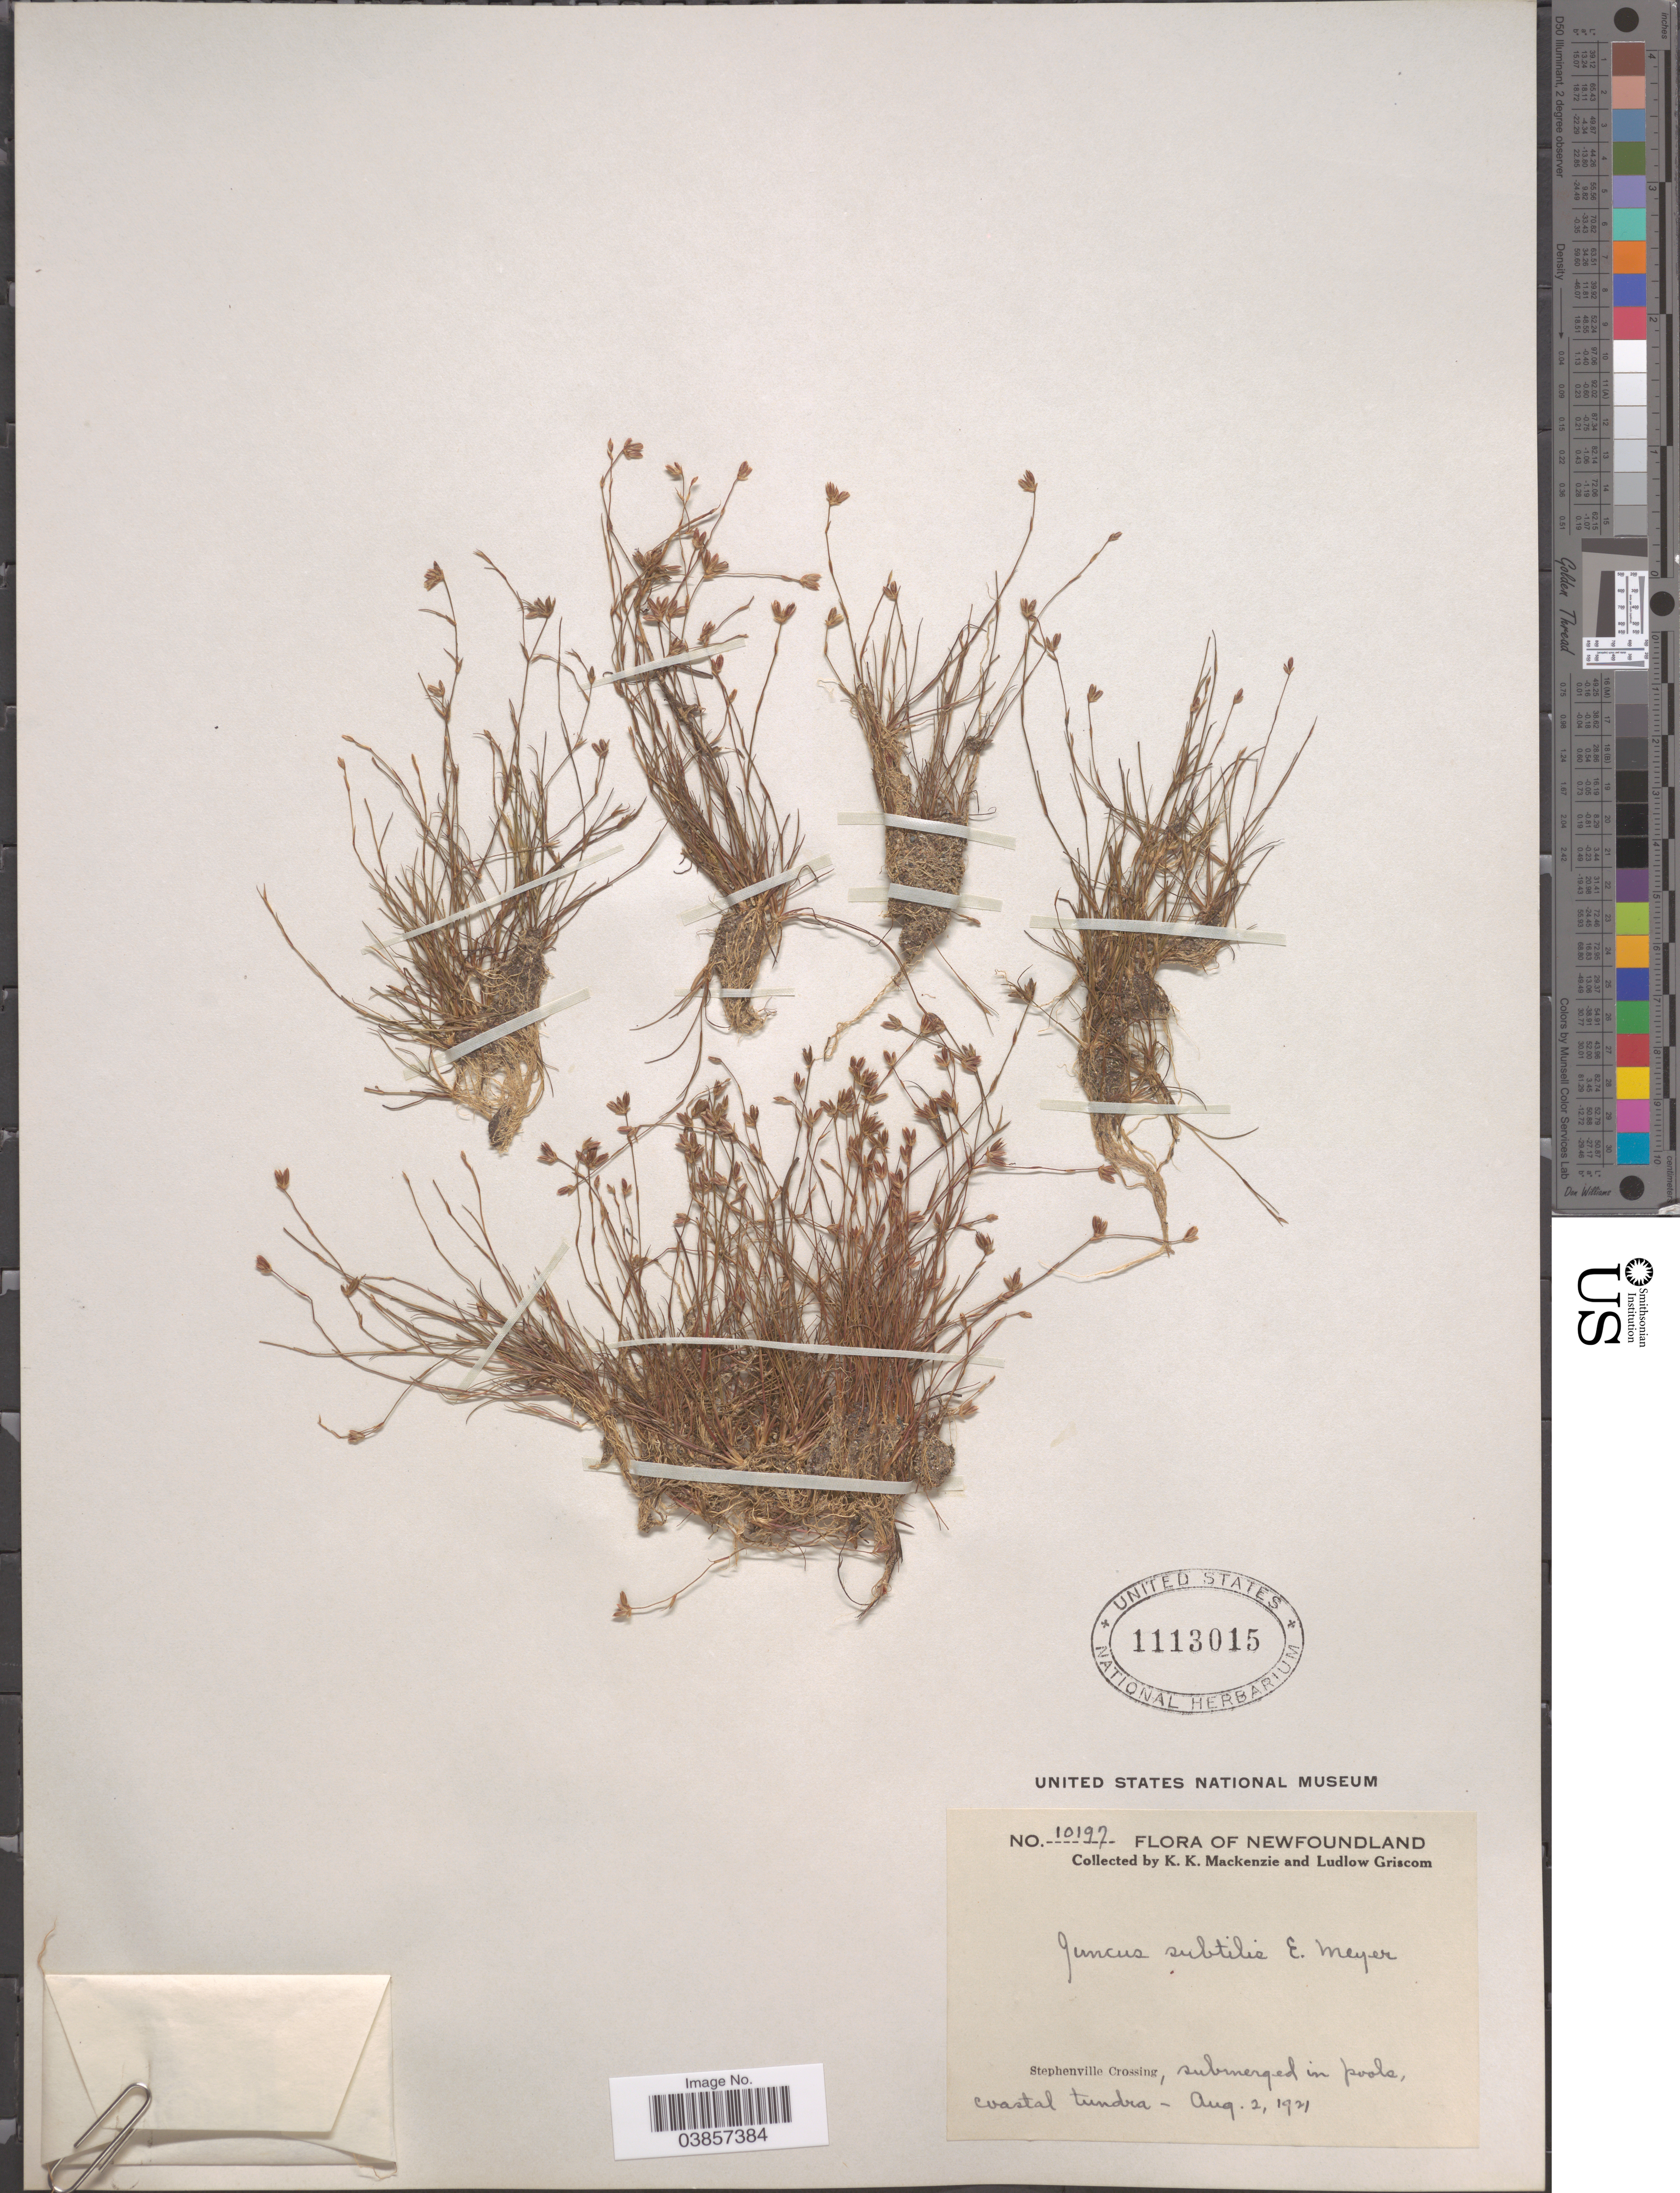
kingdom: Plantae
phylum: Tracheophyta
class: Liliopsida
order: Poales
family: Juncaceae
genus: Juncus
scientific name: Juncus subtilis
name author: E. Mey.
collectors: K. K. Mackenzie & L. Griscom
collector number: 10197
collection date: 1921-08-02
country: Canada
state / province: Newfoundland and Labrador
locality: Stephenville Crossing.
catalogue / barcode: US 1113015